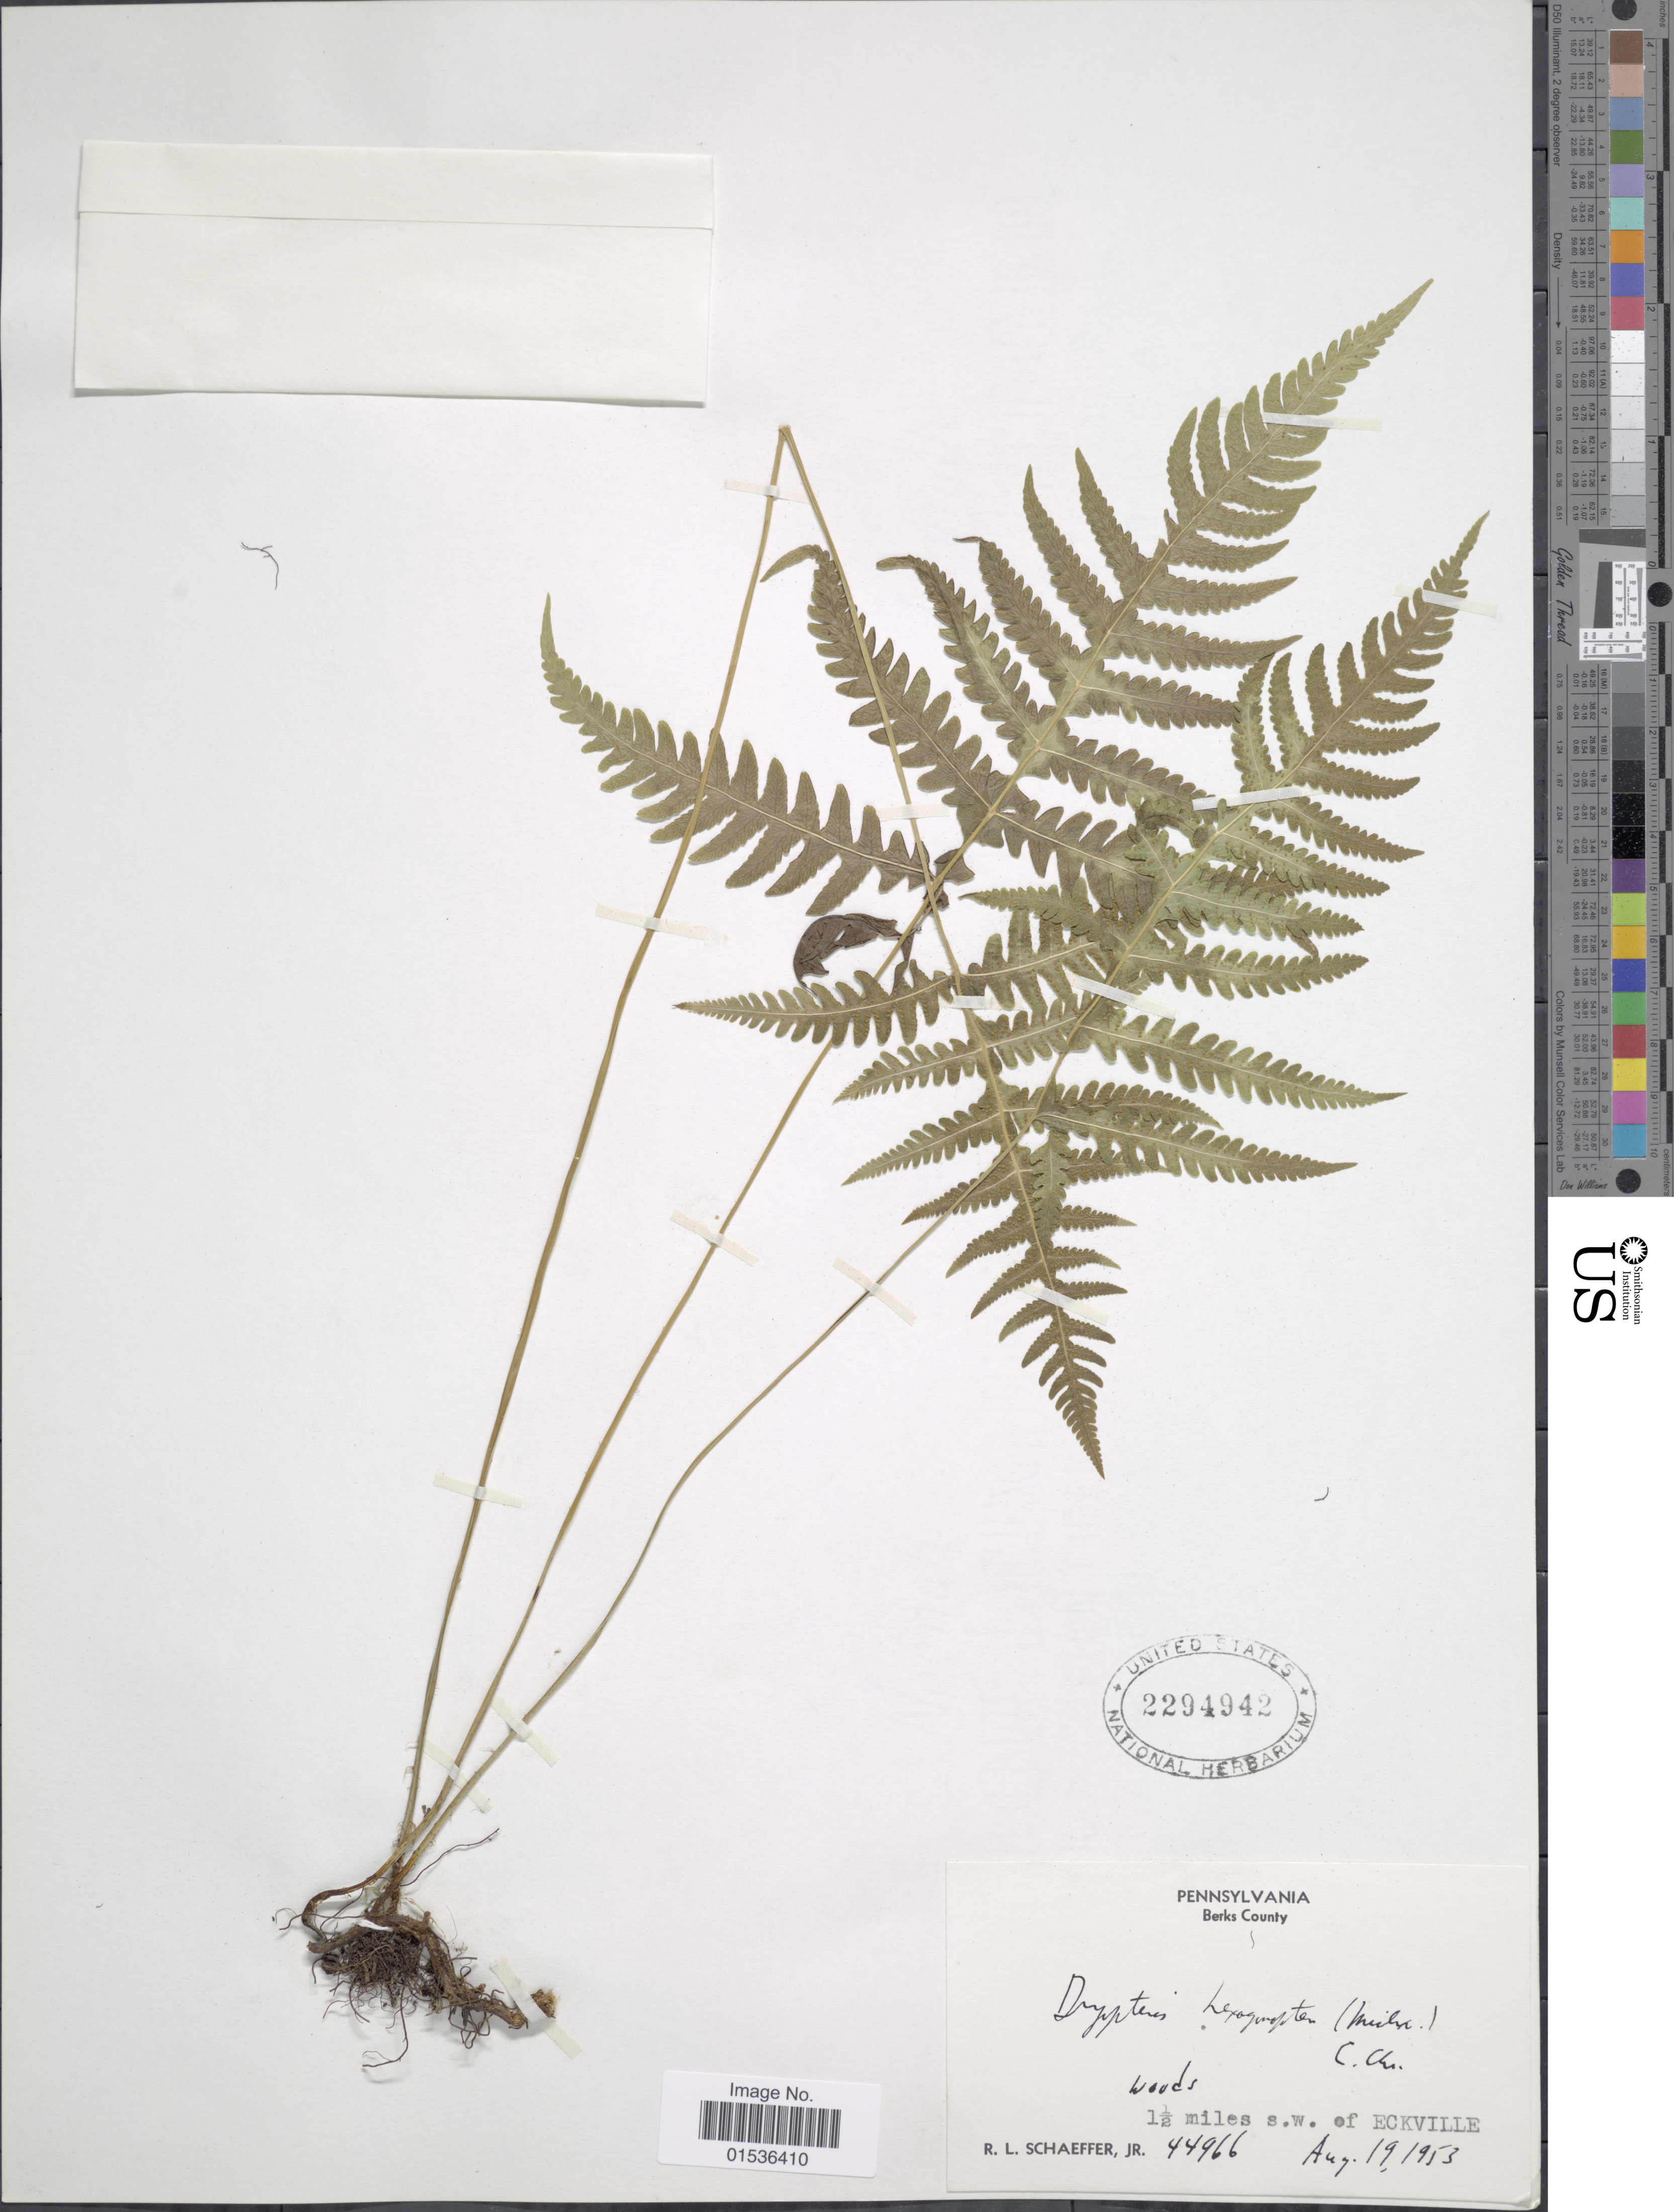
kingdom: Plantae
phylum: Tracheophyta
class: Polypodiopsida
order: Polypodiales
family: Thelypteridaceae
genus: Phegopteris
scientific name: Phegopteris hexagonoptera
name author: (Michx.) Fée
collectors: R. L. Schaeffer Jr.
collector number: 44966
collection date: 1953-08-19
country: United States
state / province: Pennsylvania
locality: Berks County, 1½ miles s.w. of Eckville.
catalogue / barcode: US 2294942